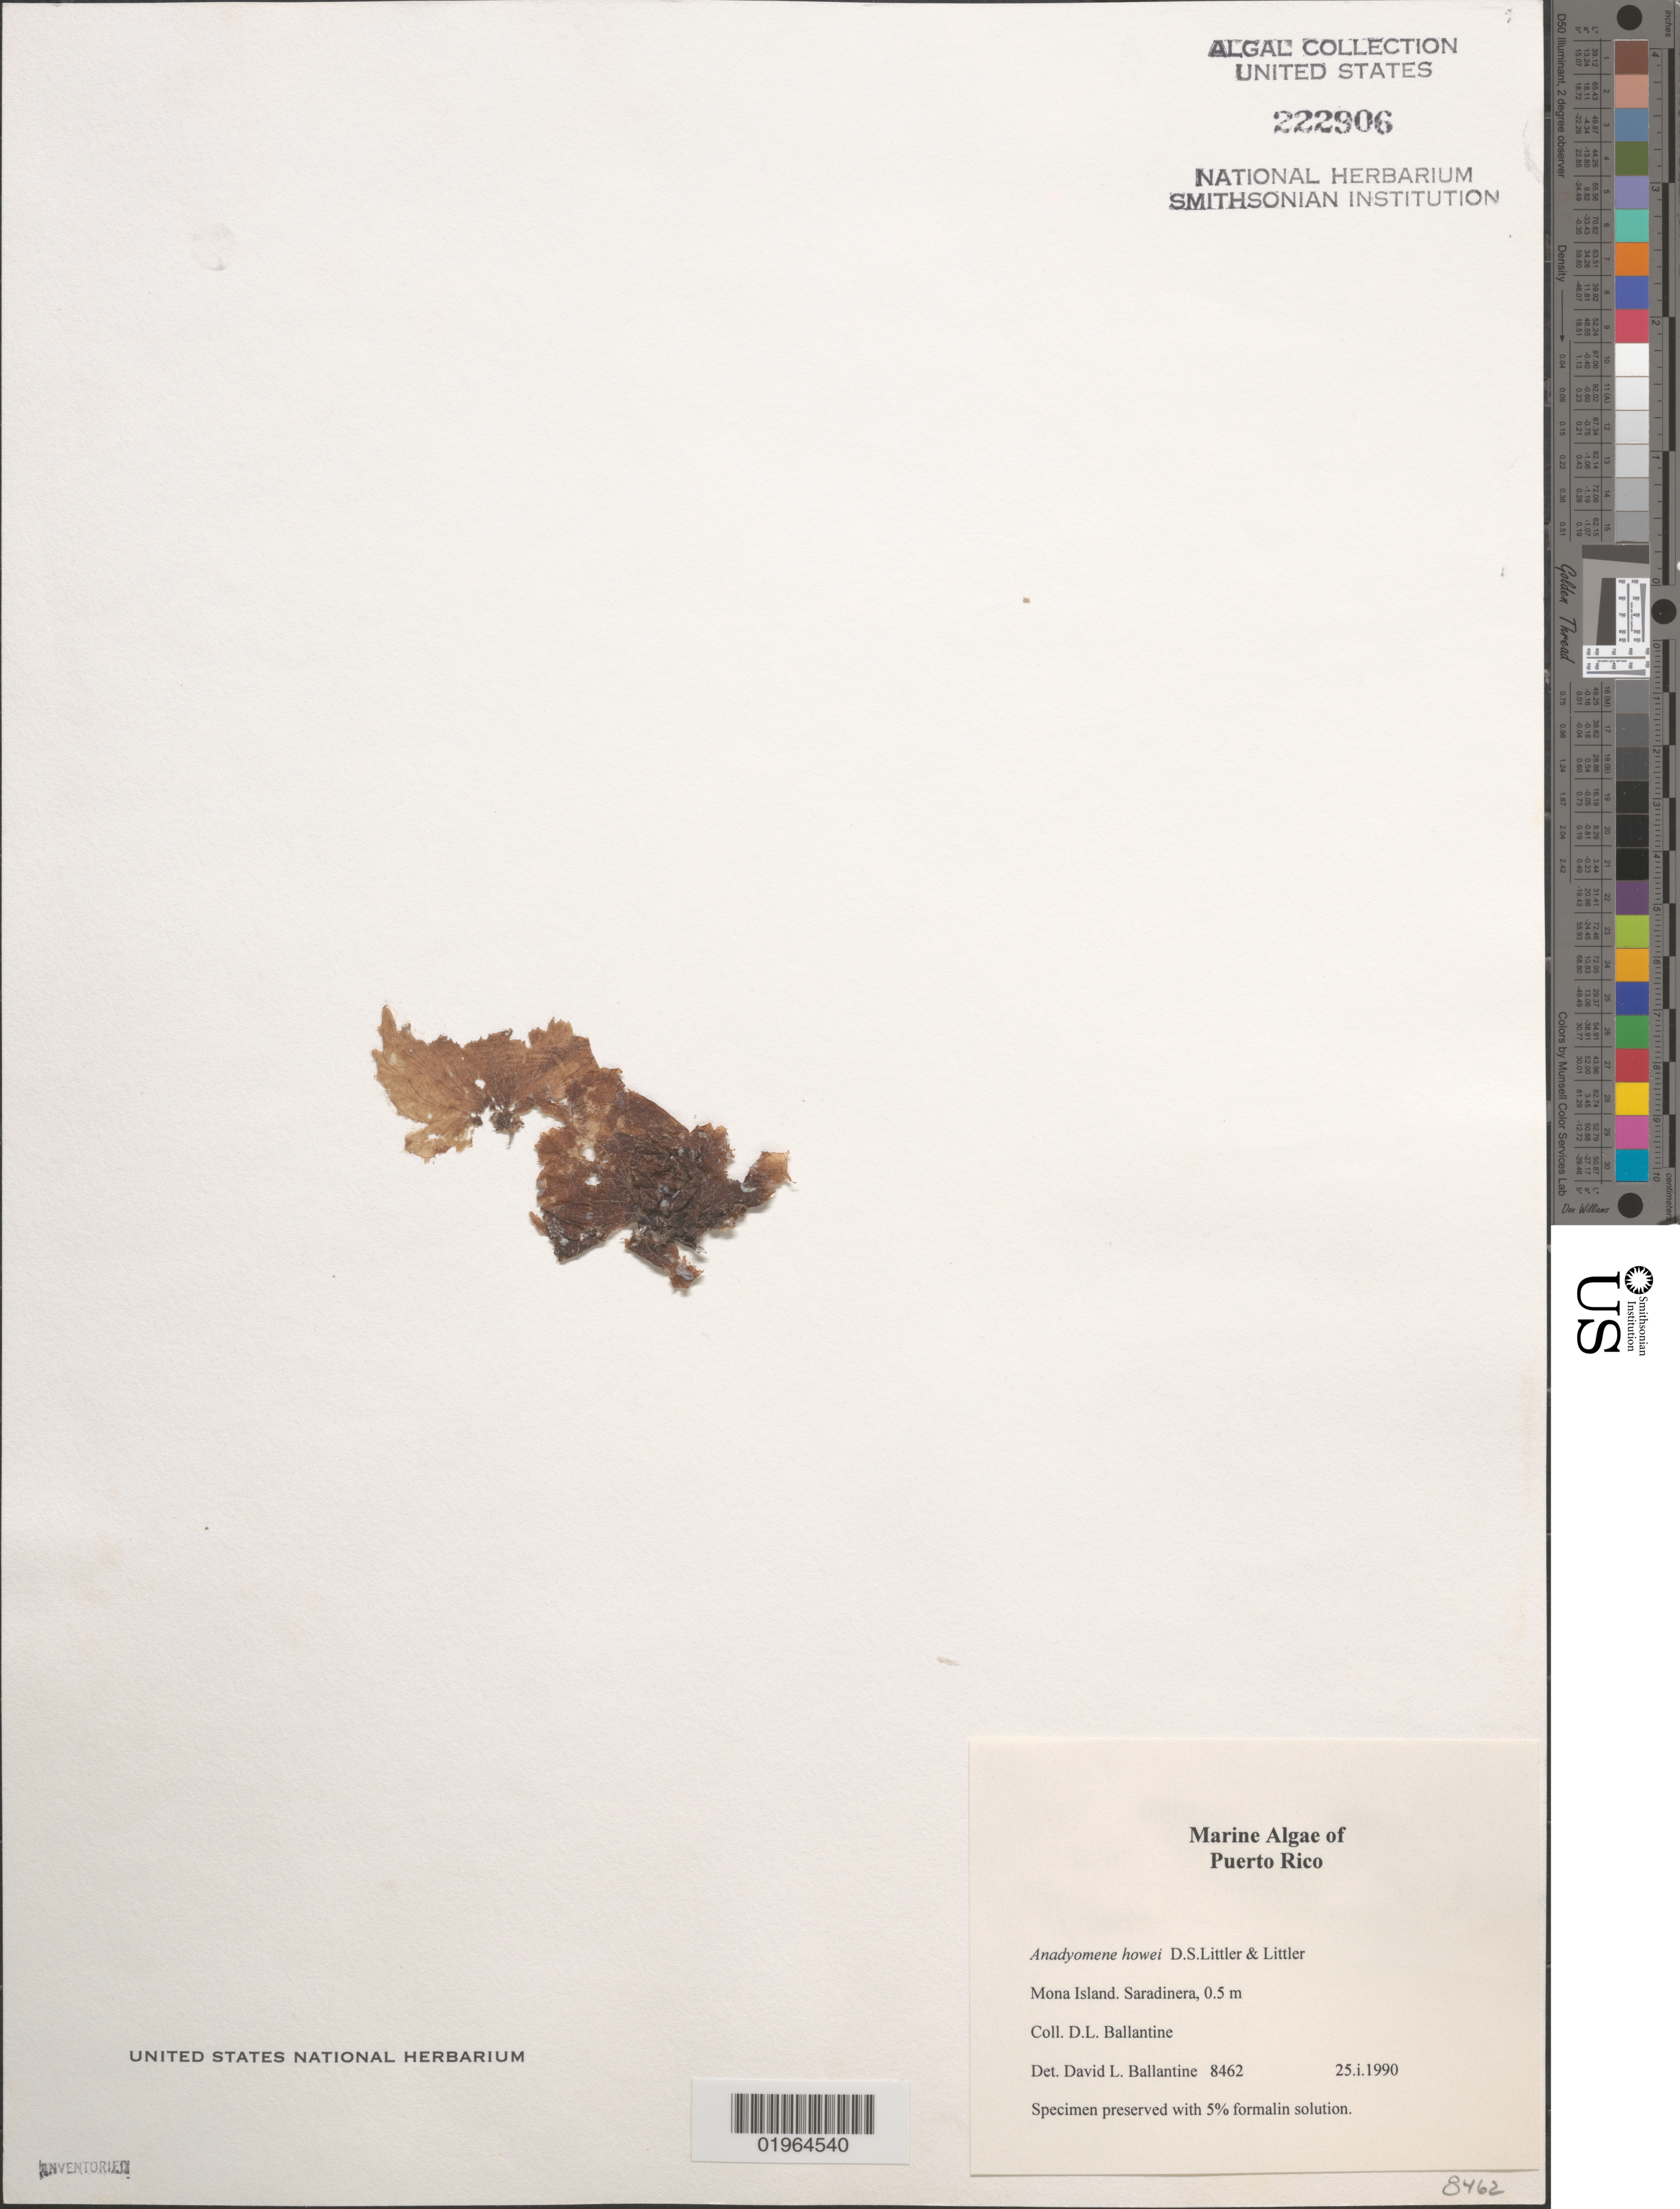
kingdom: Plantae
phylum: Chlorophyta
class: Ulvophyceae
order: Cladophorales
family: Anadyomenaceae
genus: Anadyomene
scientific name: Anadyomene howei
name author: D.S. Littler & Littler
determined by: Ballantine, D. L.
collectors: D.L. Ballantine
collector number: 8462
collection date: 1990-01-25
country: Puerto Rico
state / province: Mayagüez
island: Mona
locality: Saradinera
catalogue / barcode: US 222906